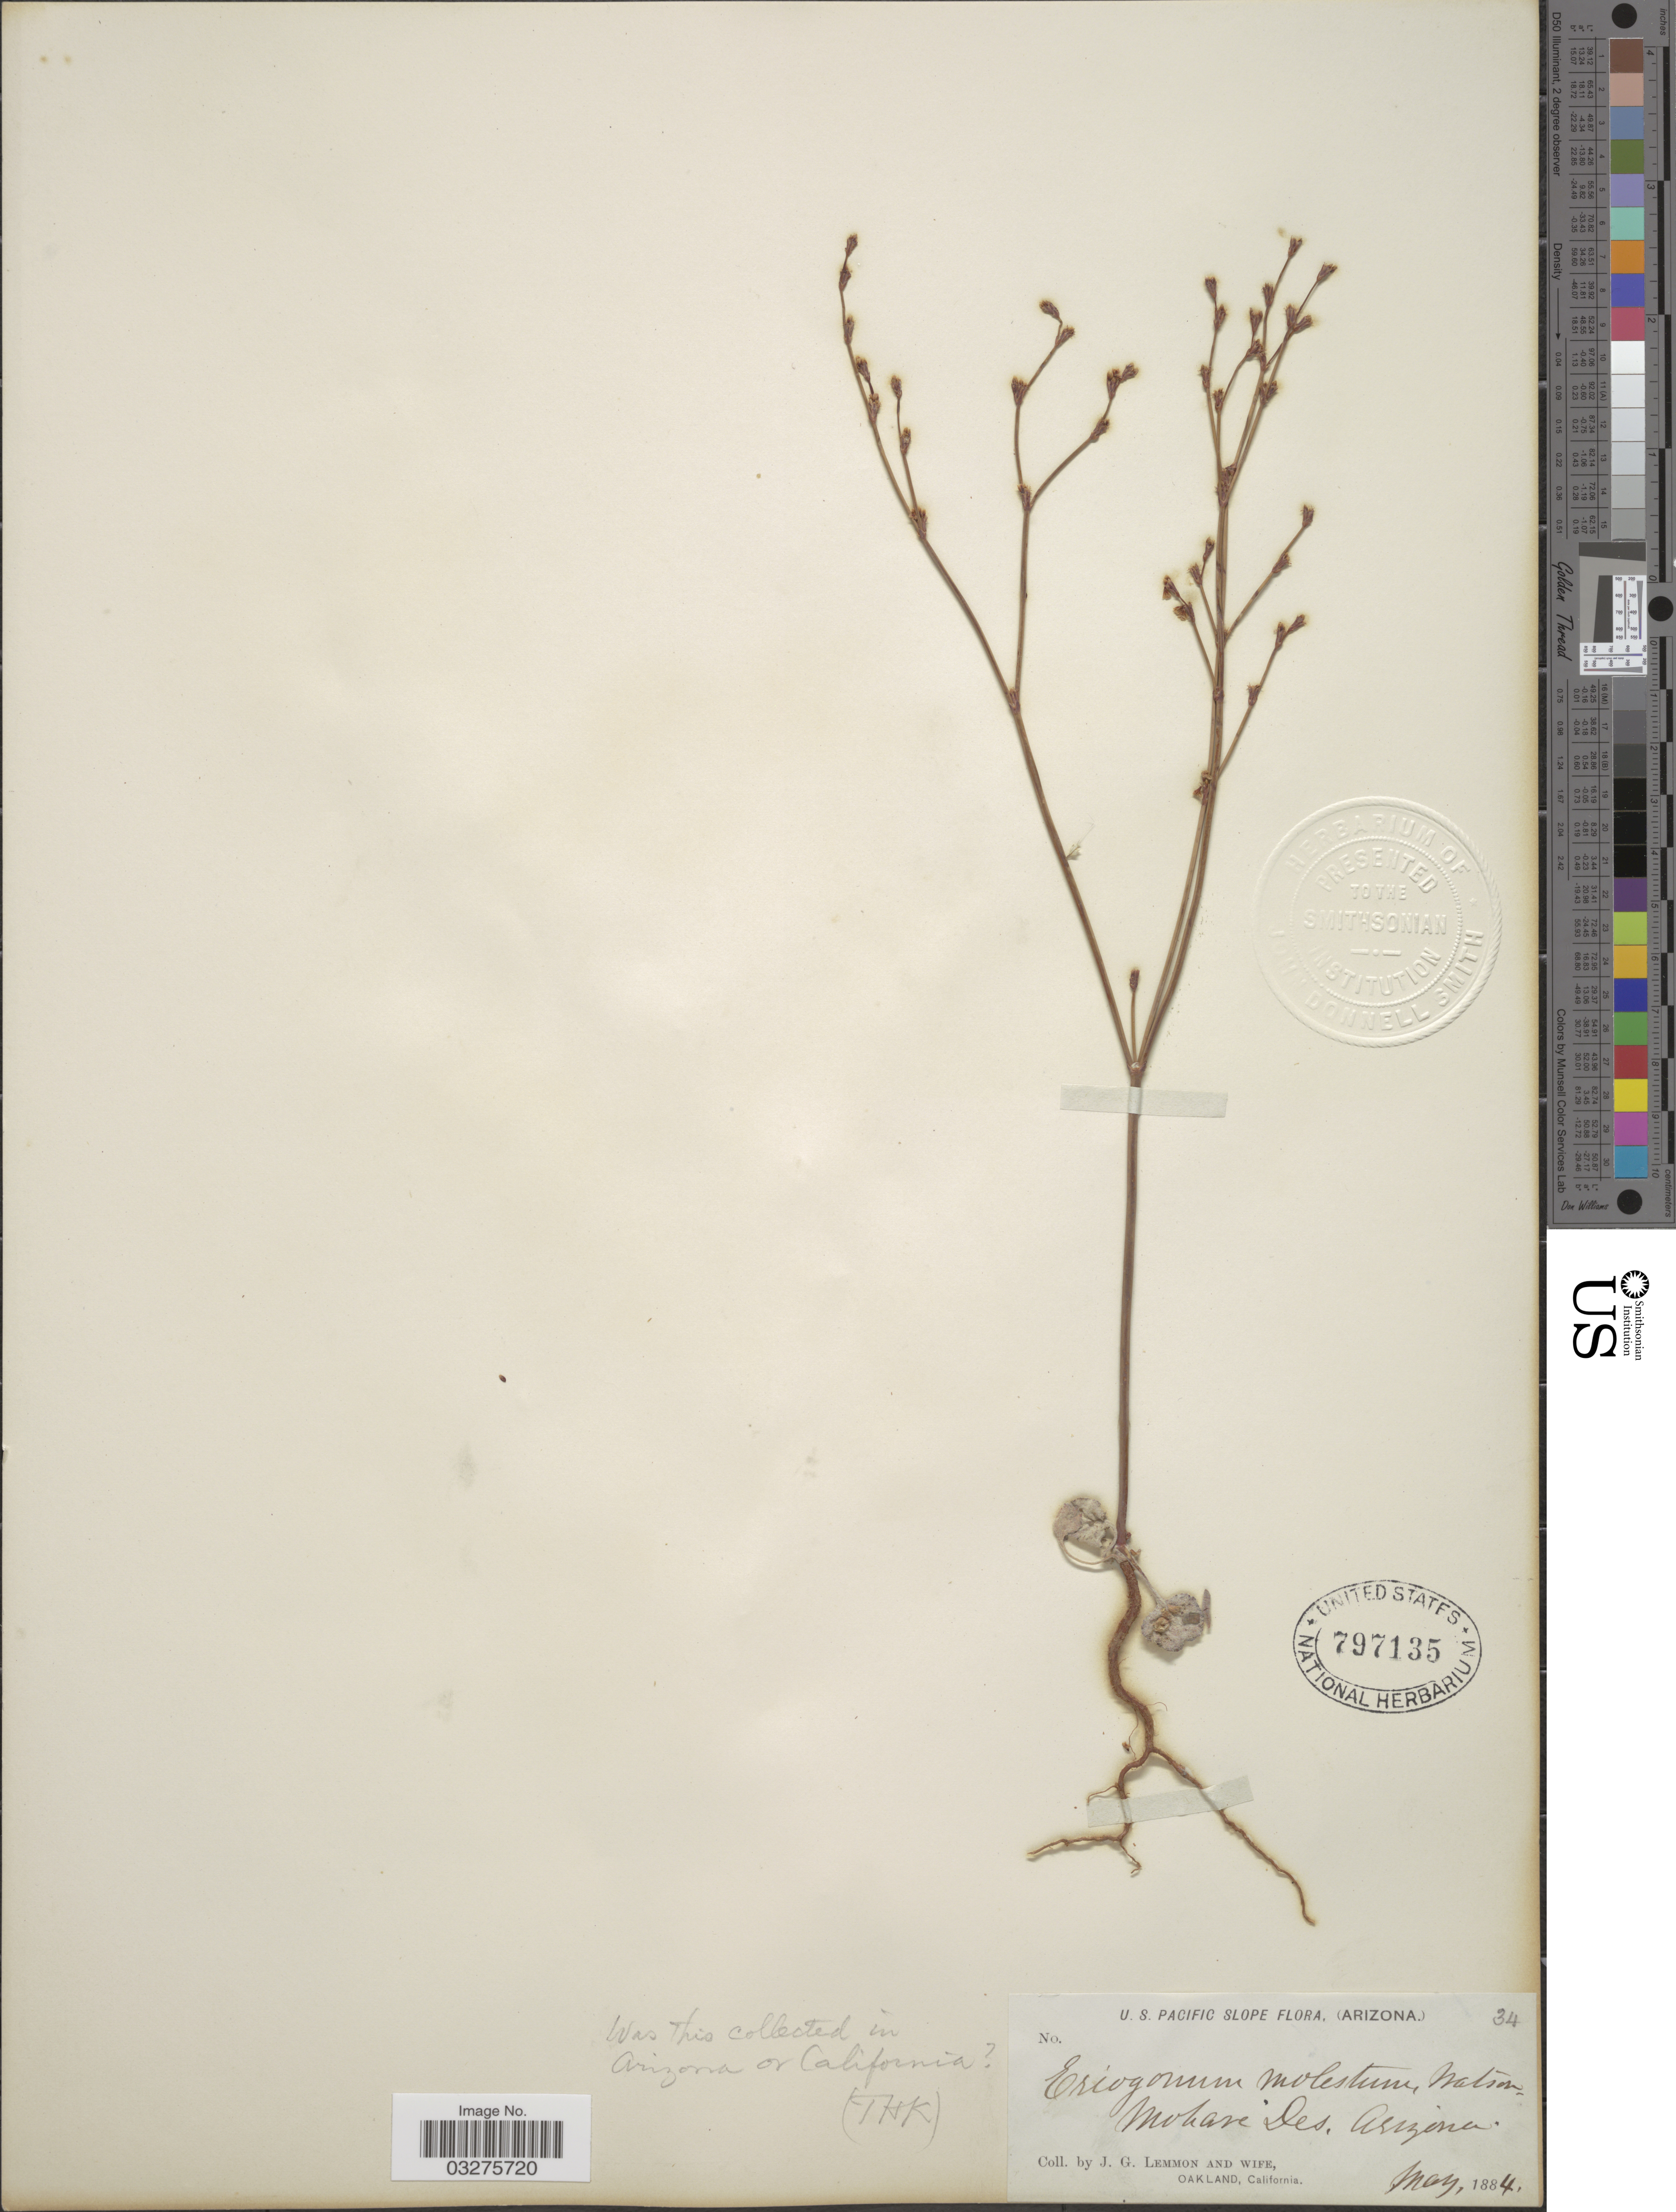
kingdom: Plantae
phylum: Tracheophyta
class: Magnoliopsida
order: Caryophyllales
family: Polygonaceae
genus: Eriogonum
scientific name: Eriogonum davidsonii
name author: Greene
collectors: J. Lemmon & Mrs. J. G. Lemmon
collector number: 34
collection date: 1884-05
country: United States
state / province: Arizona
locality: U.S. Pacific Slope. Mohave Des.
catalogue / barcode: US 797135